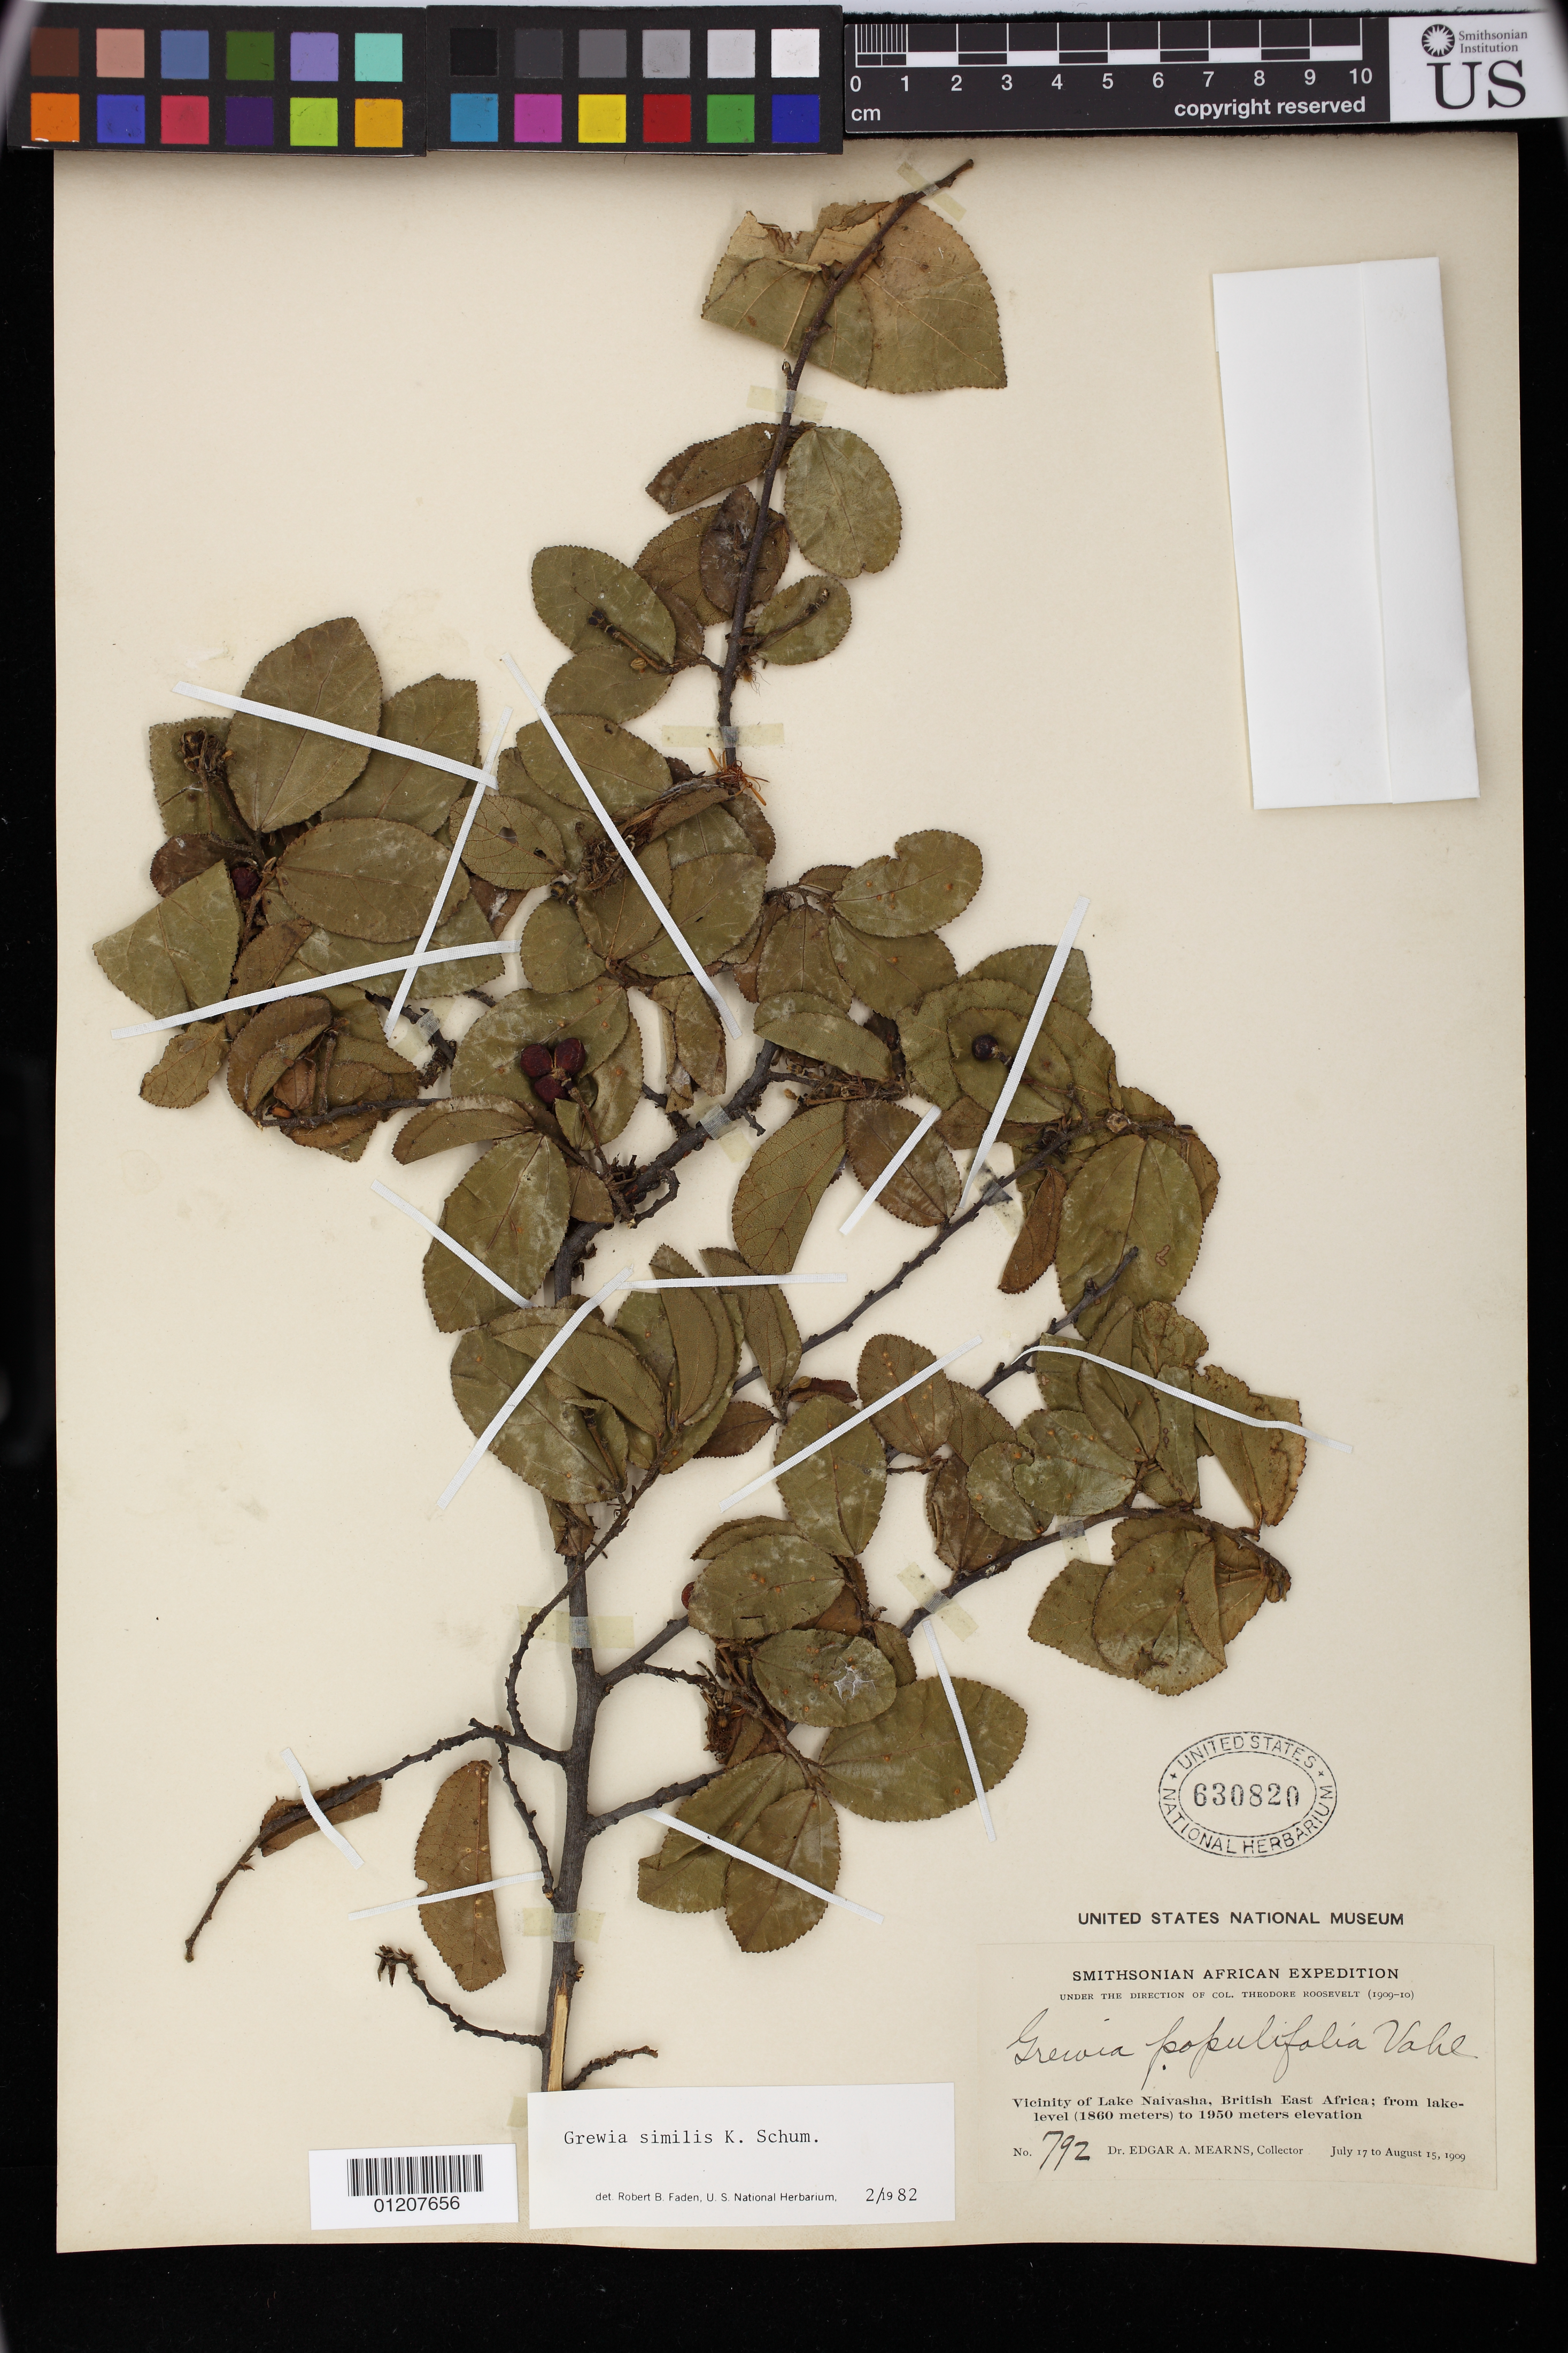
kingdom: Plantae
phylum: Tracheophyta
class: Magnoliopsida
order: Malvales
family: Malvaceae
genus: Grewia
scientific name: Grewia similis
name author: K. Schum.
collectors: E. A. Mearns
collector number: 792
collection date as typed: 17 Jul 1909 to 15 Aug 1909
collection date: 1909-07-17/1909-08-15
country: Kenya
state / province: Nakuru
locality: Vicinity of Lake Naivasha, British East Africa.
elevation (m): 1860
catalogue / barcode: US 630820